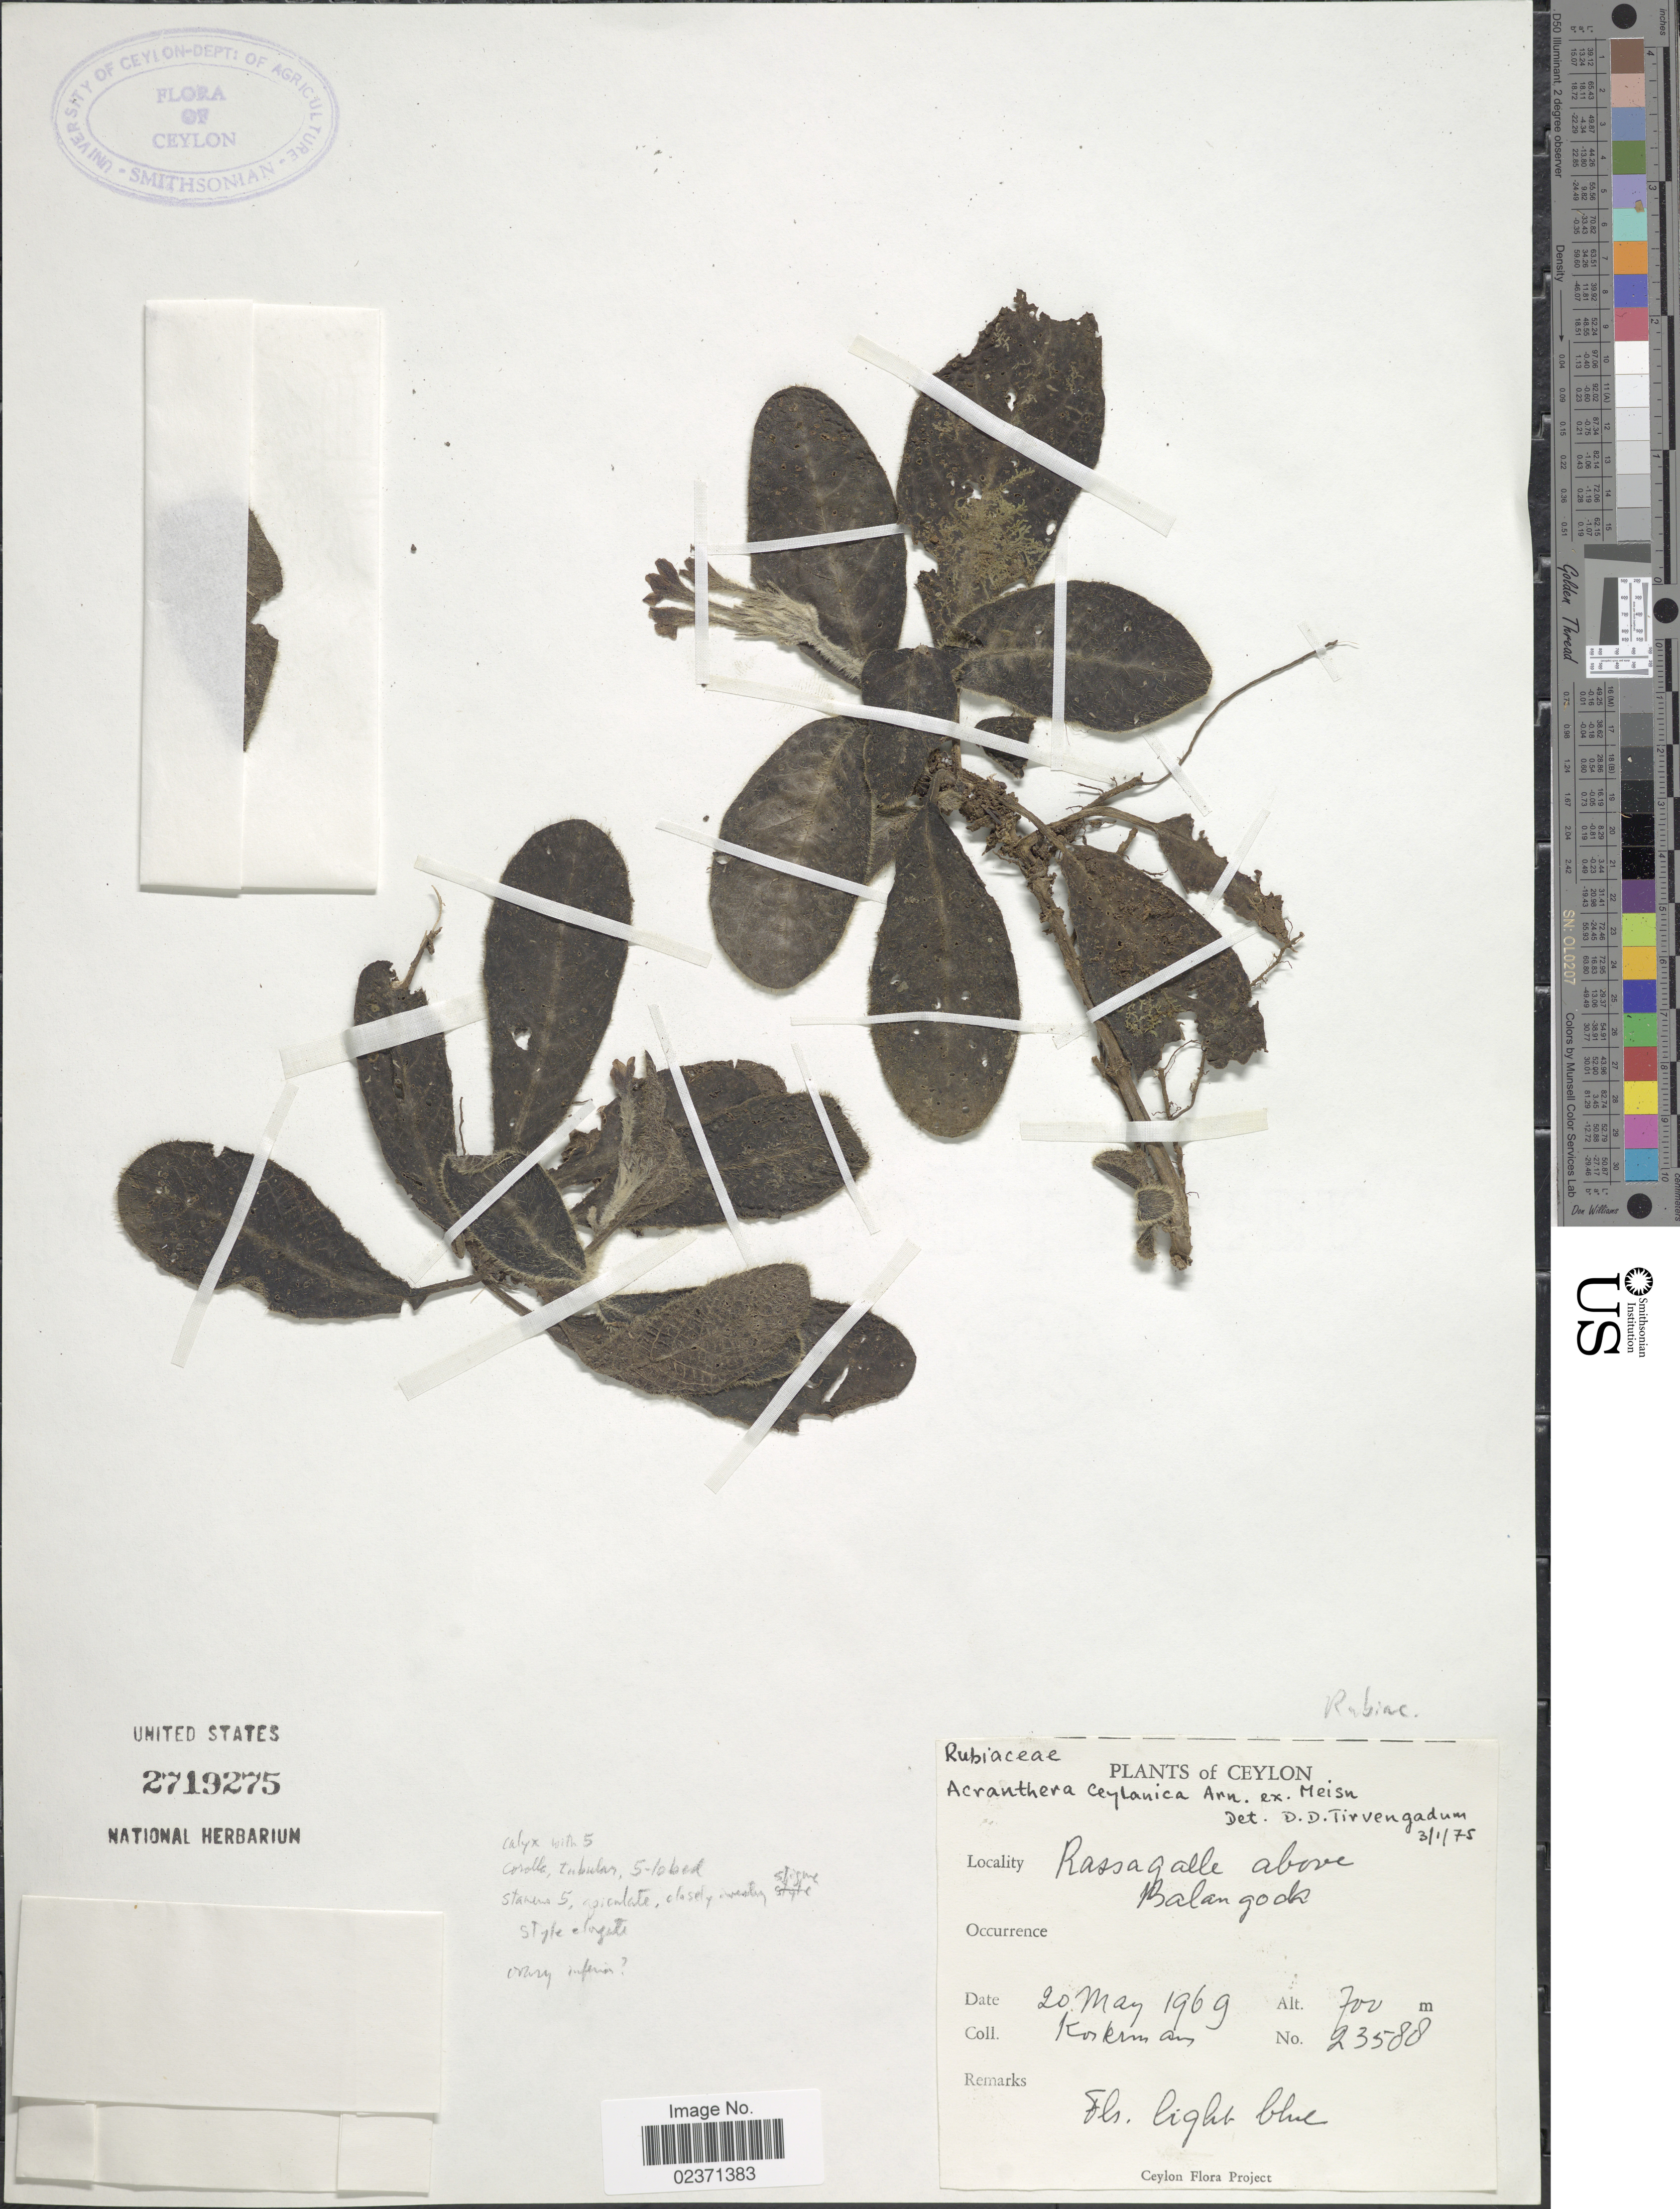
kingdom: Plantae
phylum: Tracheophyta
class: Magnoliopsida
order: Gentianales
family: Rubiaceae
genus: Acranthera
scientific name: Acranthera zeylanica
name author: Arn.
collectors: Kork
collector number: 23588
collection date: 1969-05-20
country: Sri Lanka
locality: Ceylon. Rassagalle above Balangoak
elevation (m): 700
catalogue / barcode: US 2719275